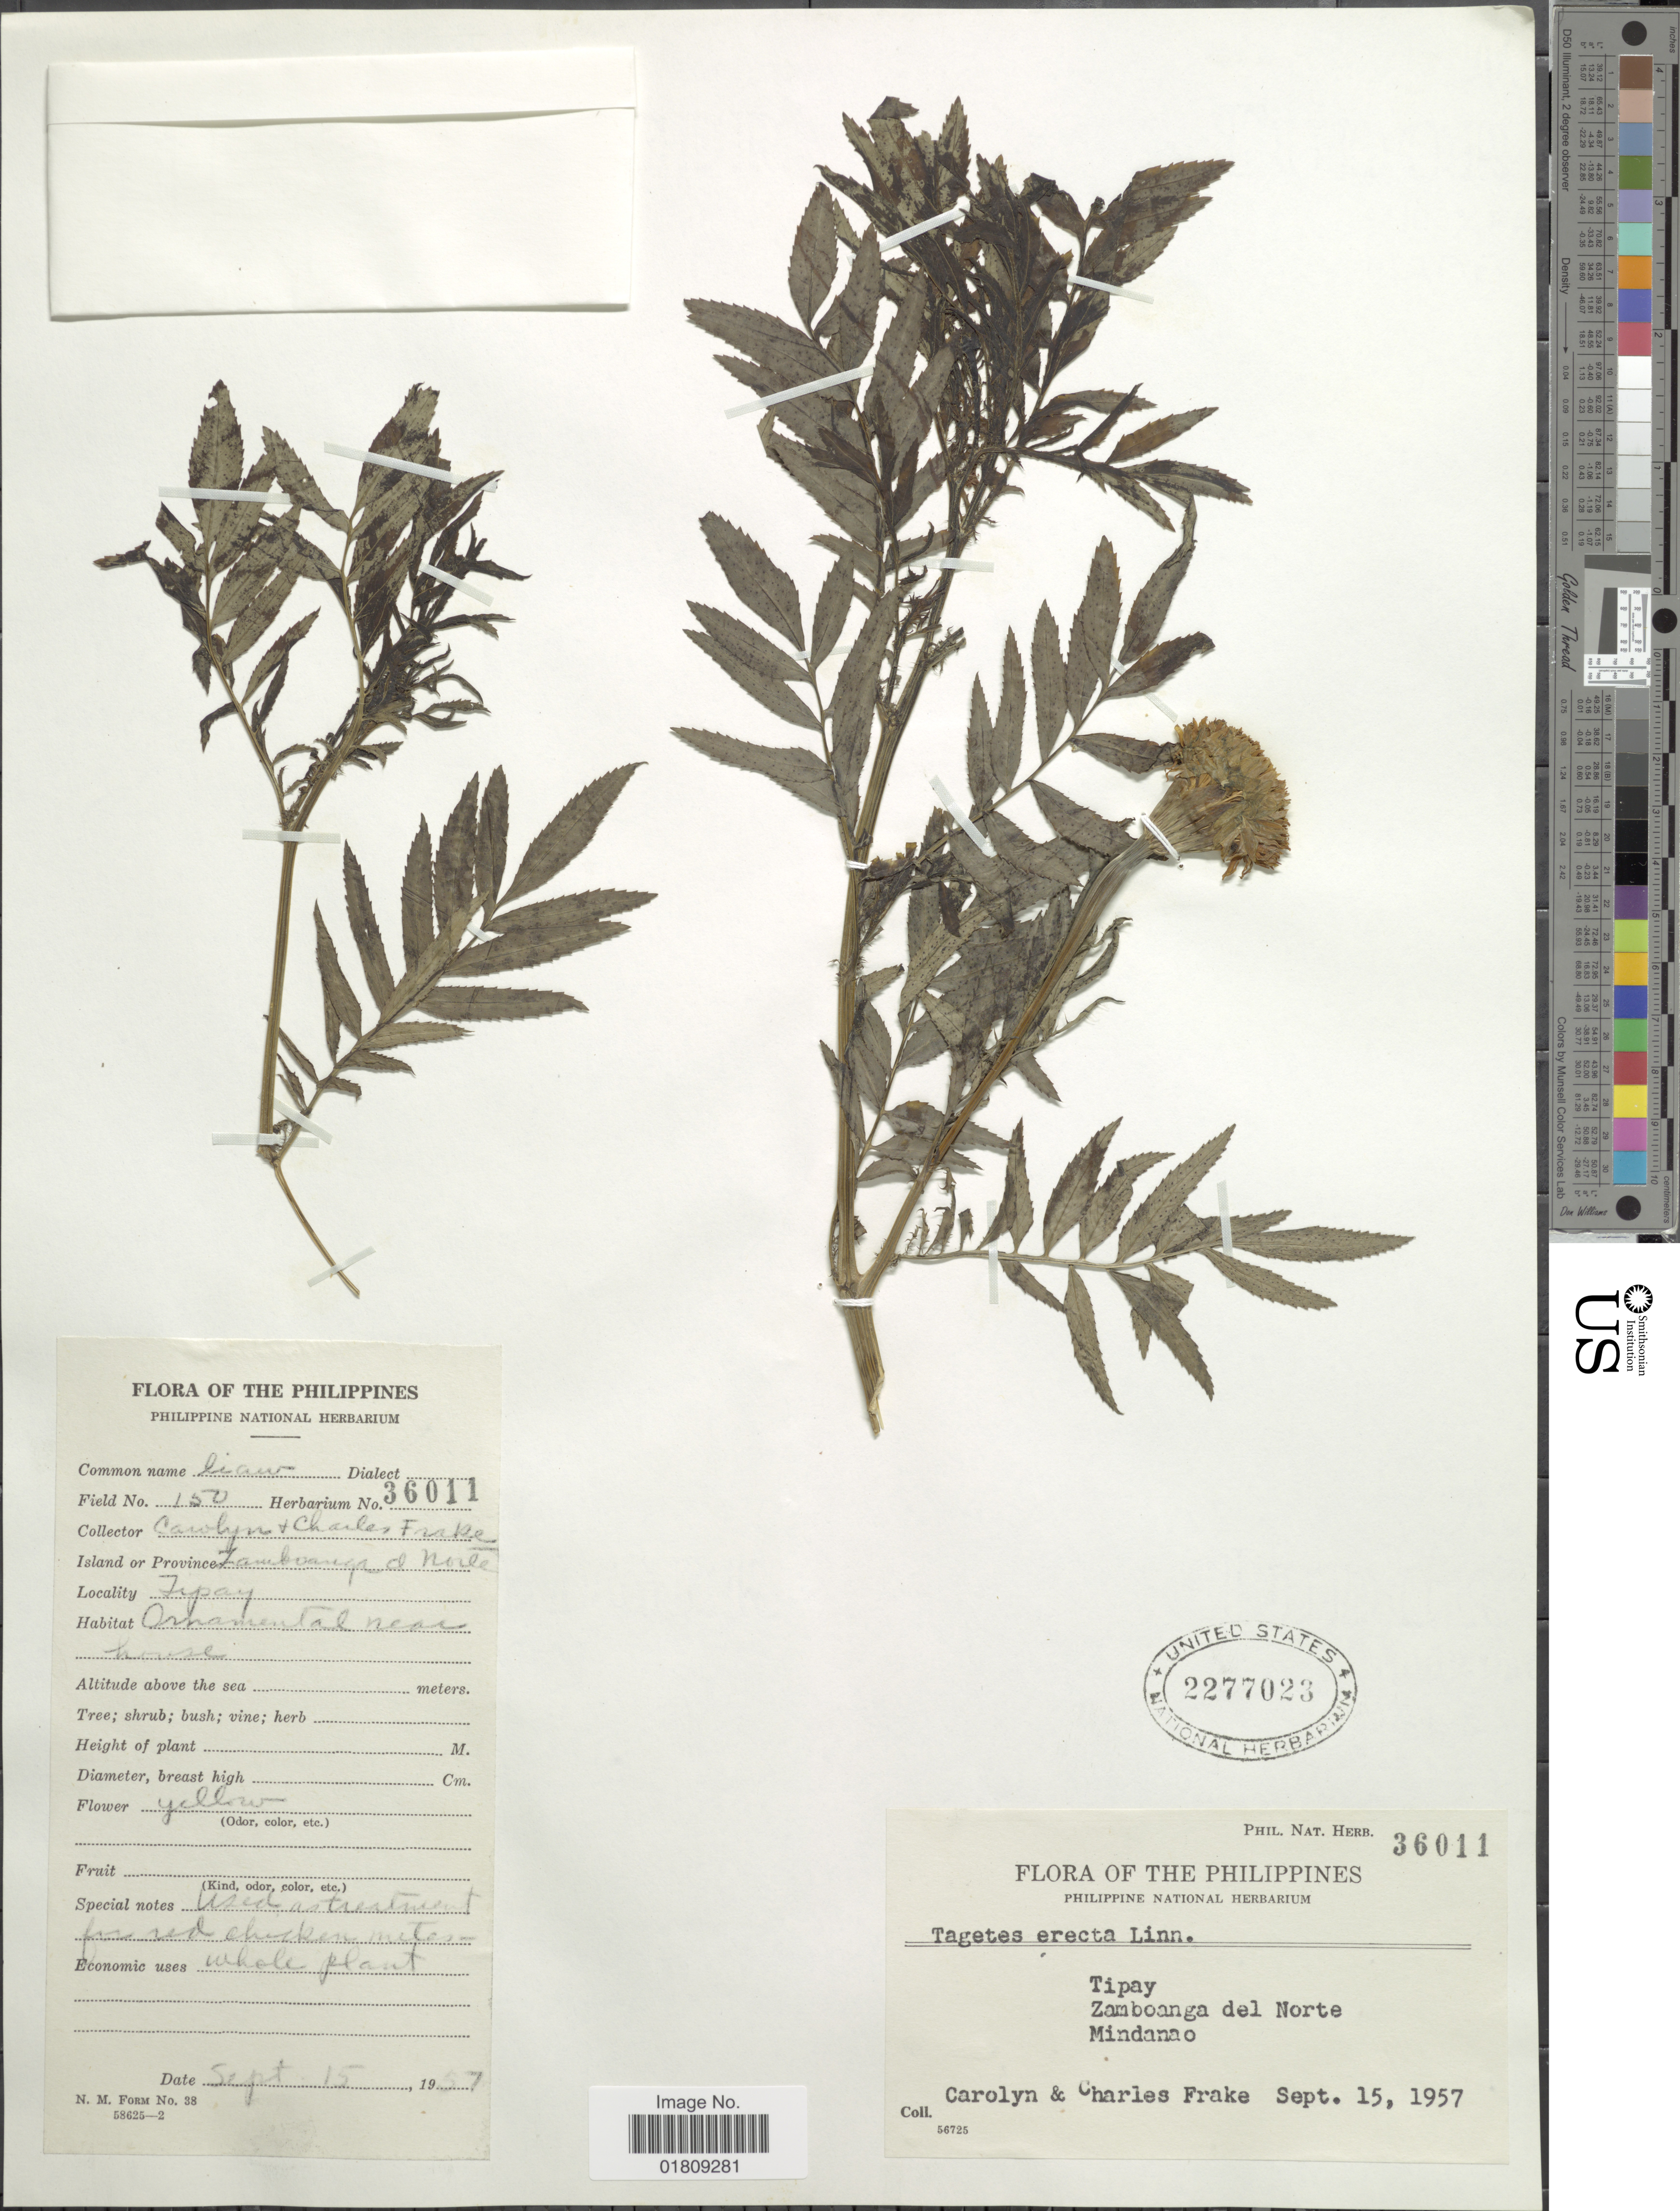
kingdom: Plantae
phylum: Tracheophyta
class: Magnoliopsida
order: Asterales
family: Asteraceae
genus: Tagetes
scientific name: Tagetes erecta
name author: L.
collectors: C. M. Frake & C. O. Frake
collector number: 150/Phil. Nat. Herb. 36011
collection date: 1957-09-15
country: Philippines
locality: Tipay, Zamboanga del Norte, Mindanao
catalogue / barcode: US 2277023